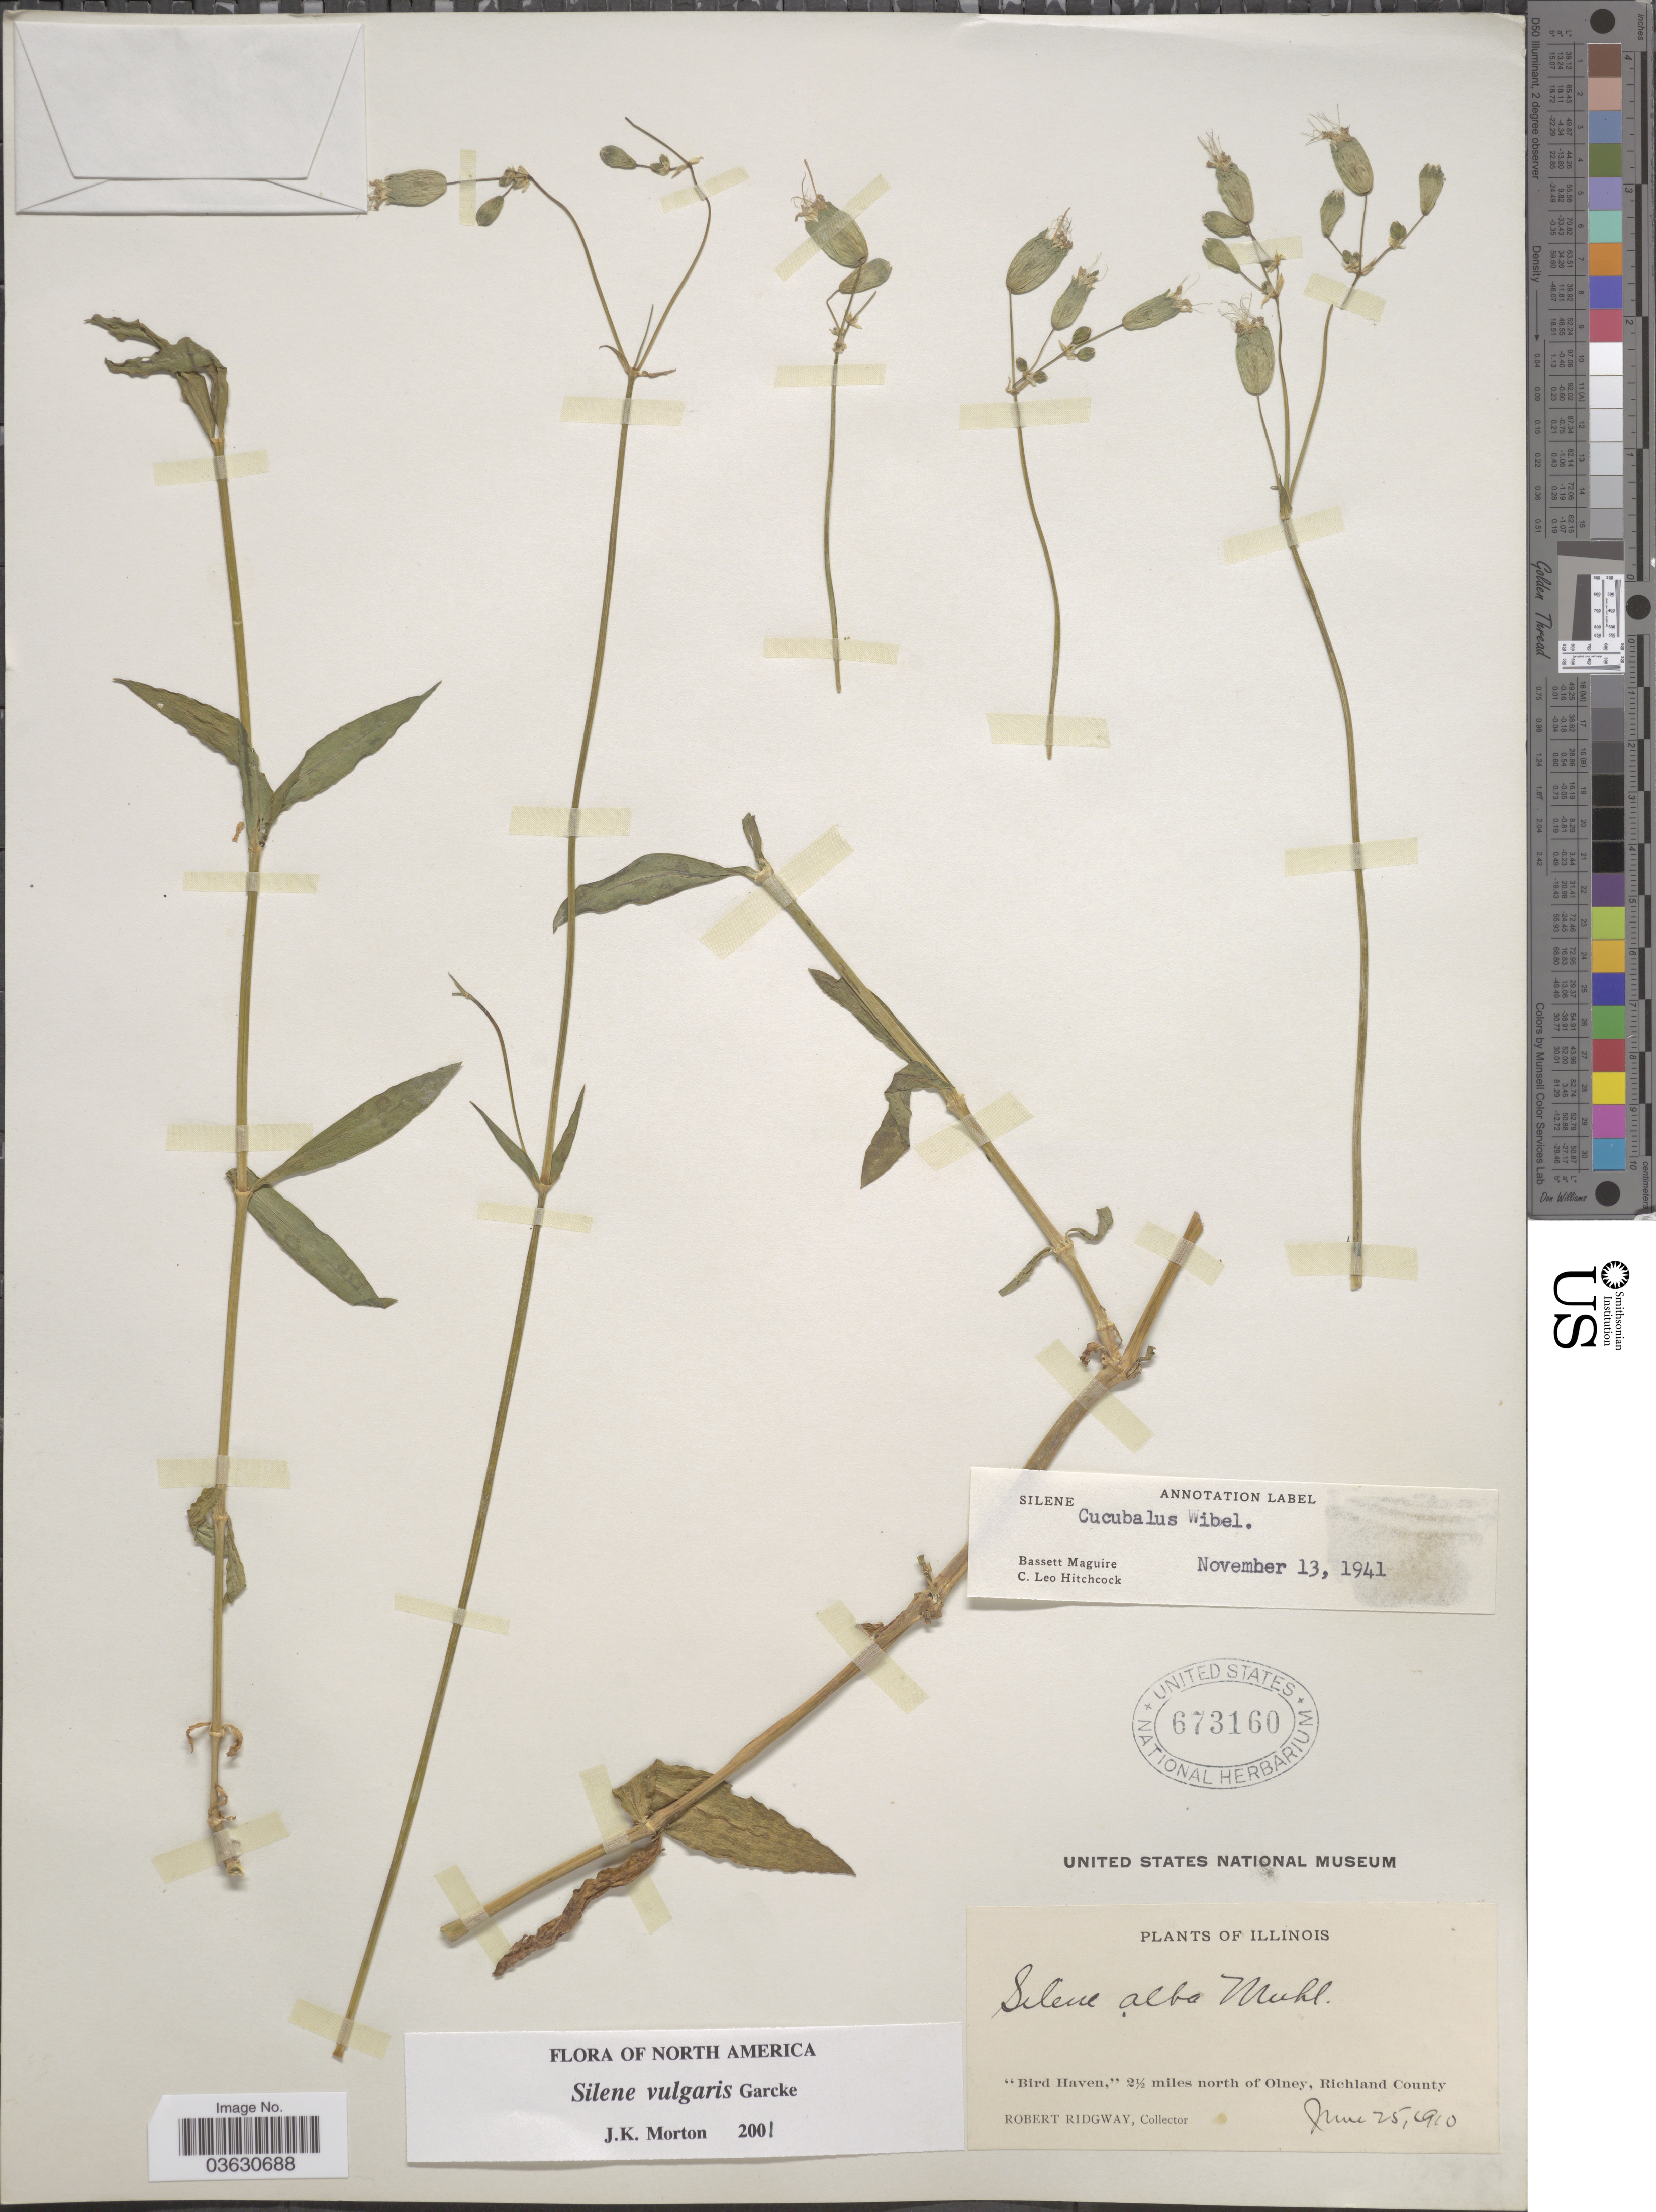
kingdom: Plantae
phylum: Tracheophyta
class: Magnoliopsida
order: Caryophyllales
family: Caryophyllaceae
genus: Silene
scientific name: Silene cucubalus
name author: L.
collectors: R. Ridgway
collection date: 1910-06-25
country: United States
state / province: Illinois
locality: Bird Haven,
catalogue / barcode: US 673160